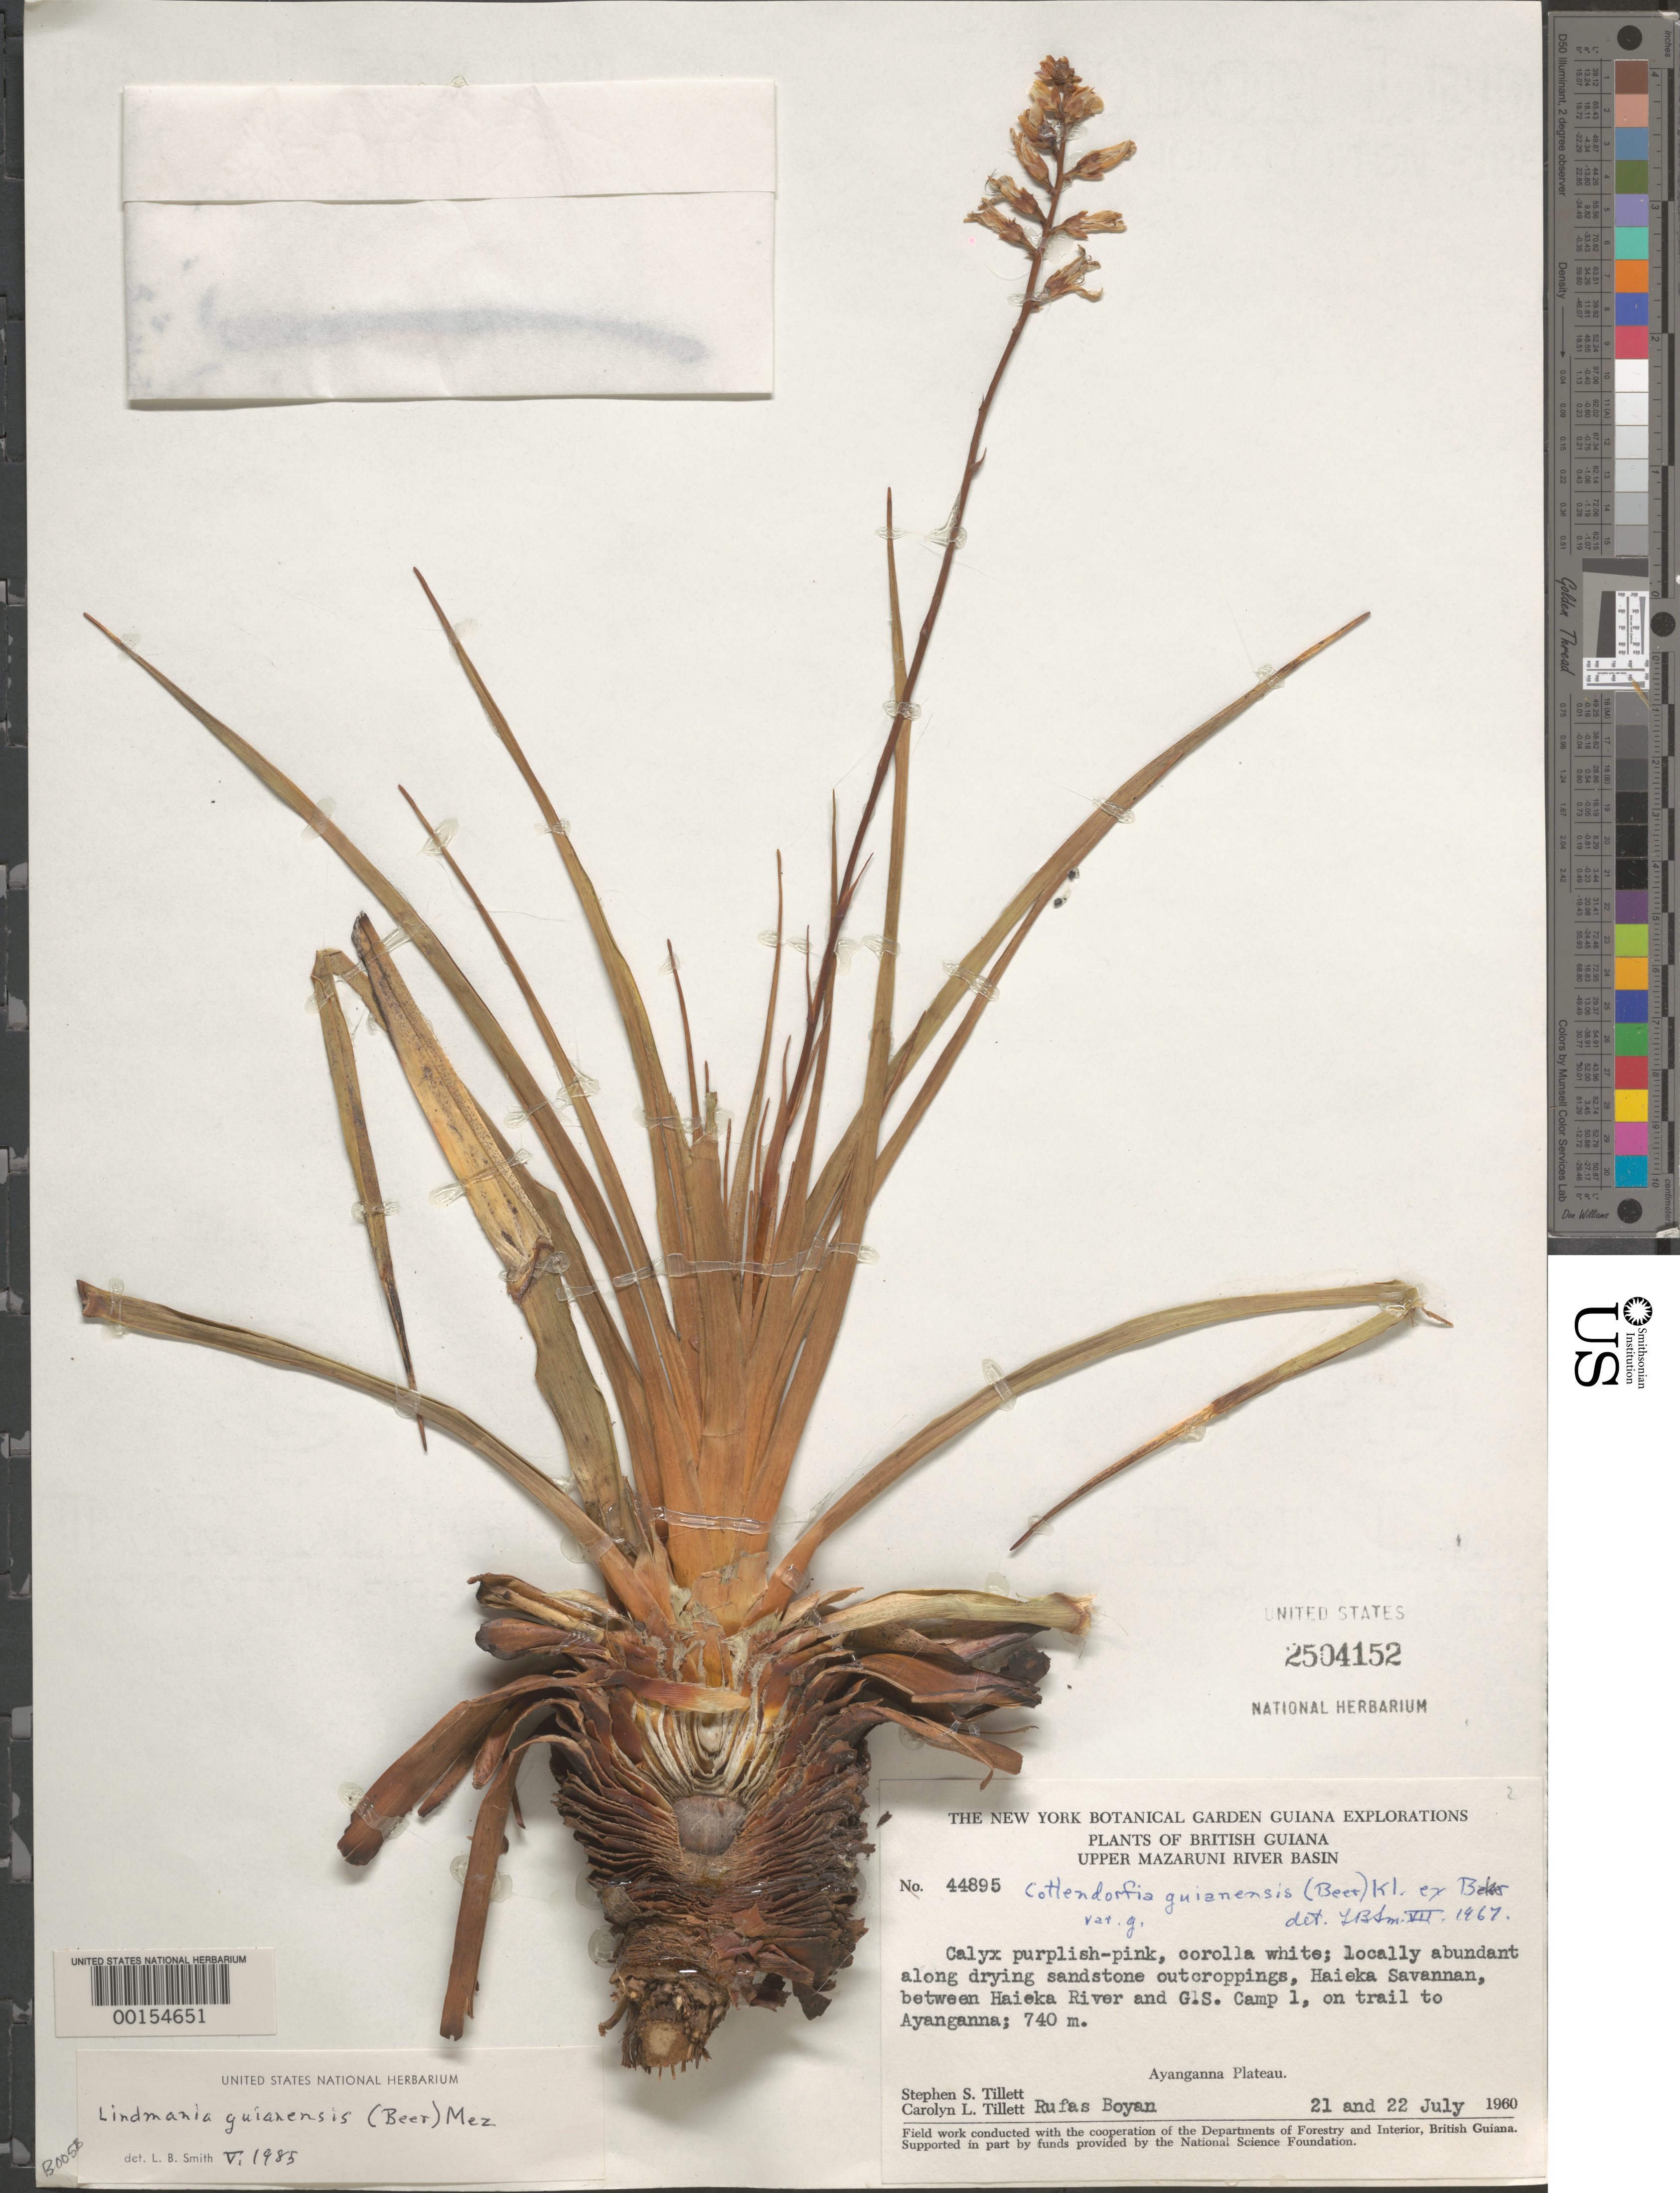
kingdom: Plantae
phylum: Tracheophyta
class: Liliopsida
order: Poales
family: Bromeliaceae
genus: Lindmania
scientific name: Lindmania guianensis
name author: (Beer) Mez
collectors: S. S. Tillett, C. L. Tillett & R. Boyan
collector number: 44895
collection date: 1960-07-21/1960-07-22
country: Guyana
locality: British Guiana. Upper Mazaruni River Basin. Haieka Savannan, between Haieka River and G.S. Camp 1, on trail to Ayanganna. Ayanganna Plateau.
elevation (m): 740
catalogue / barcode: US 2504152